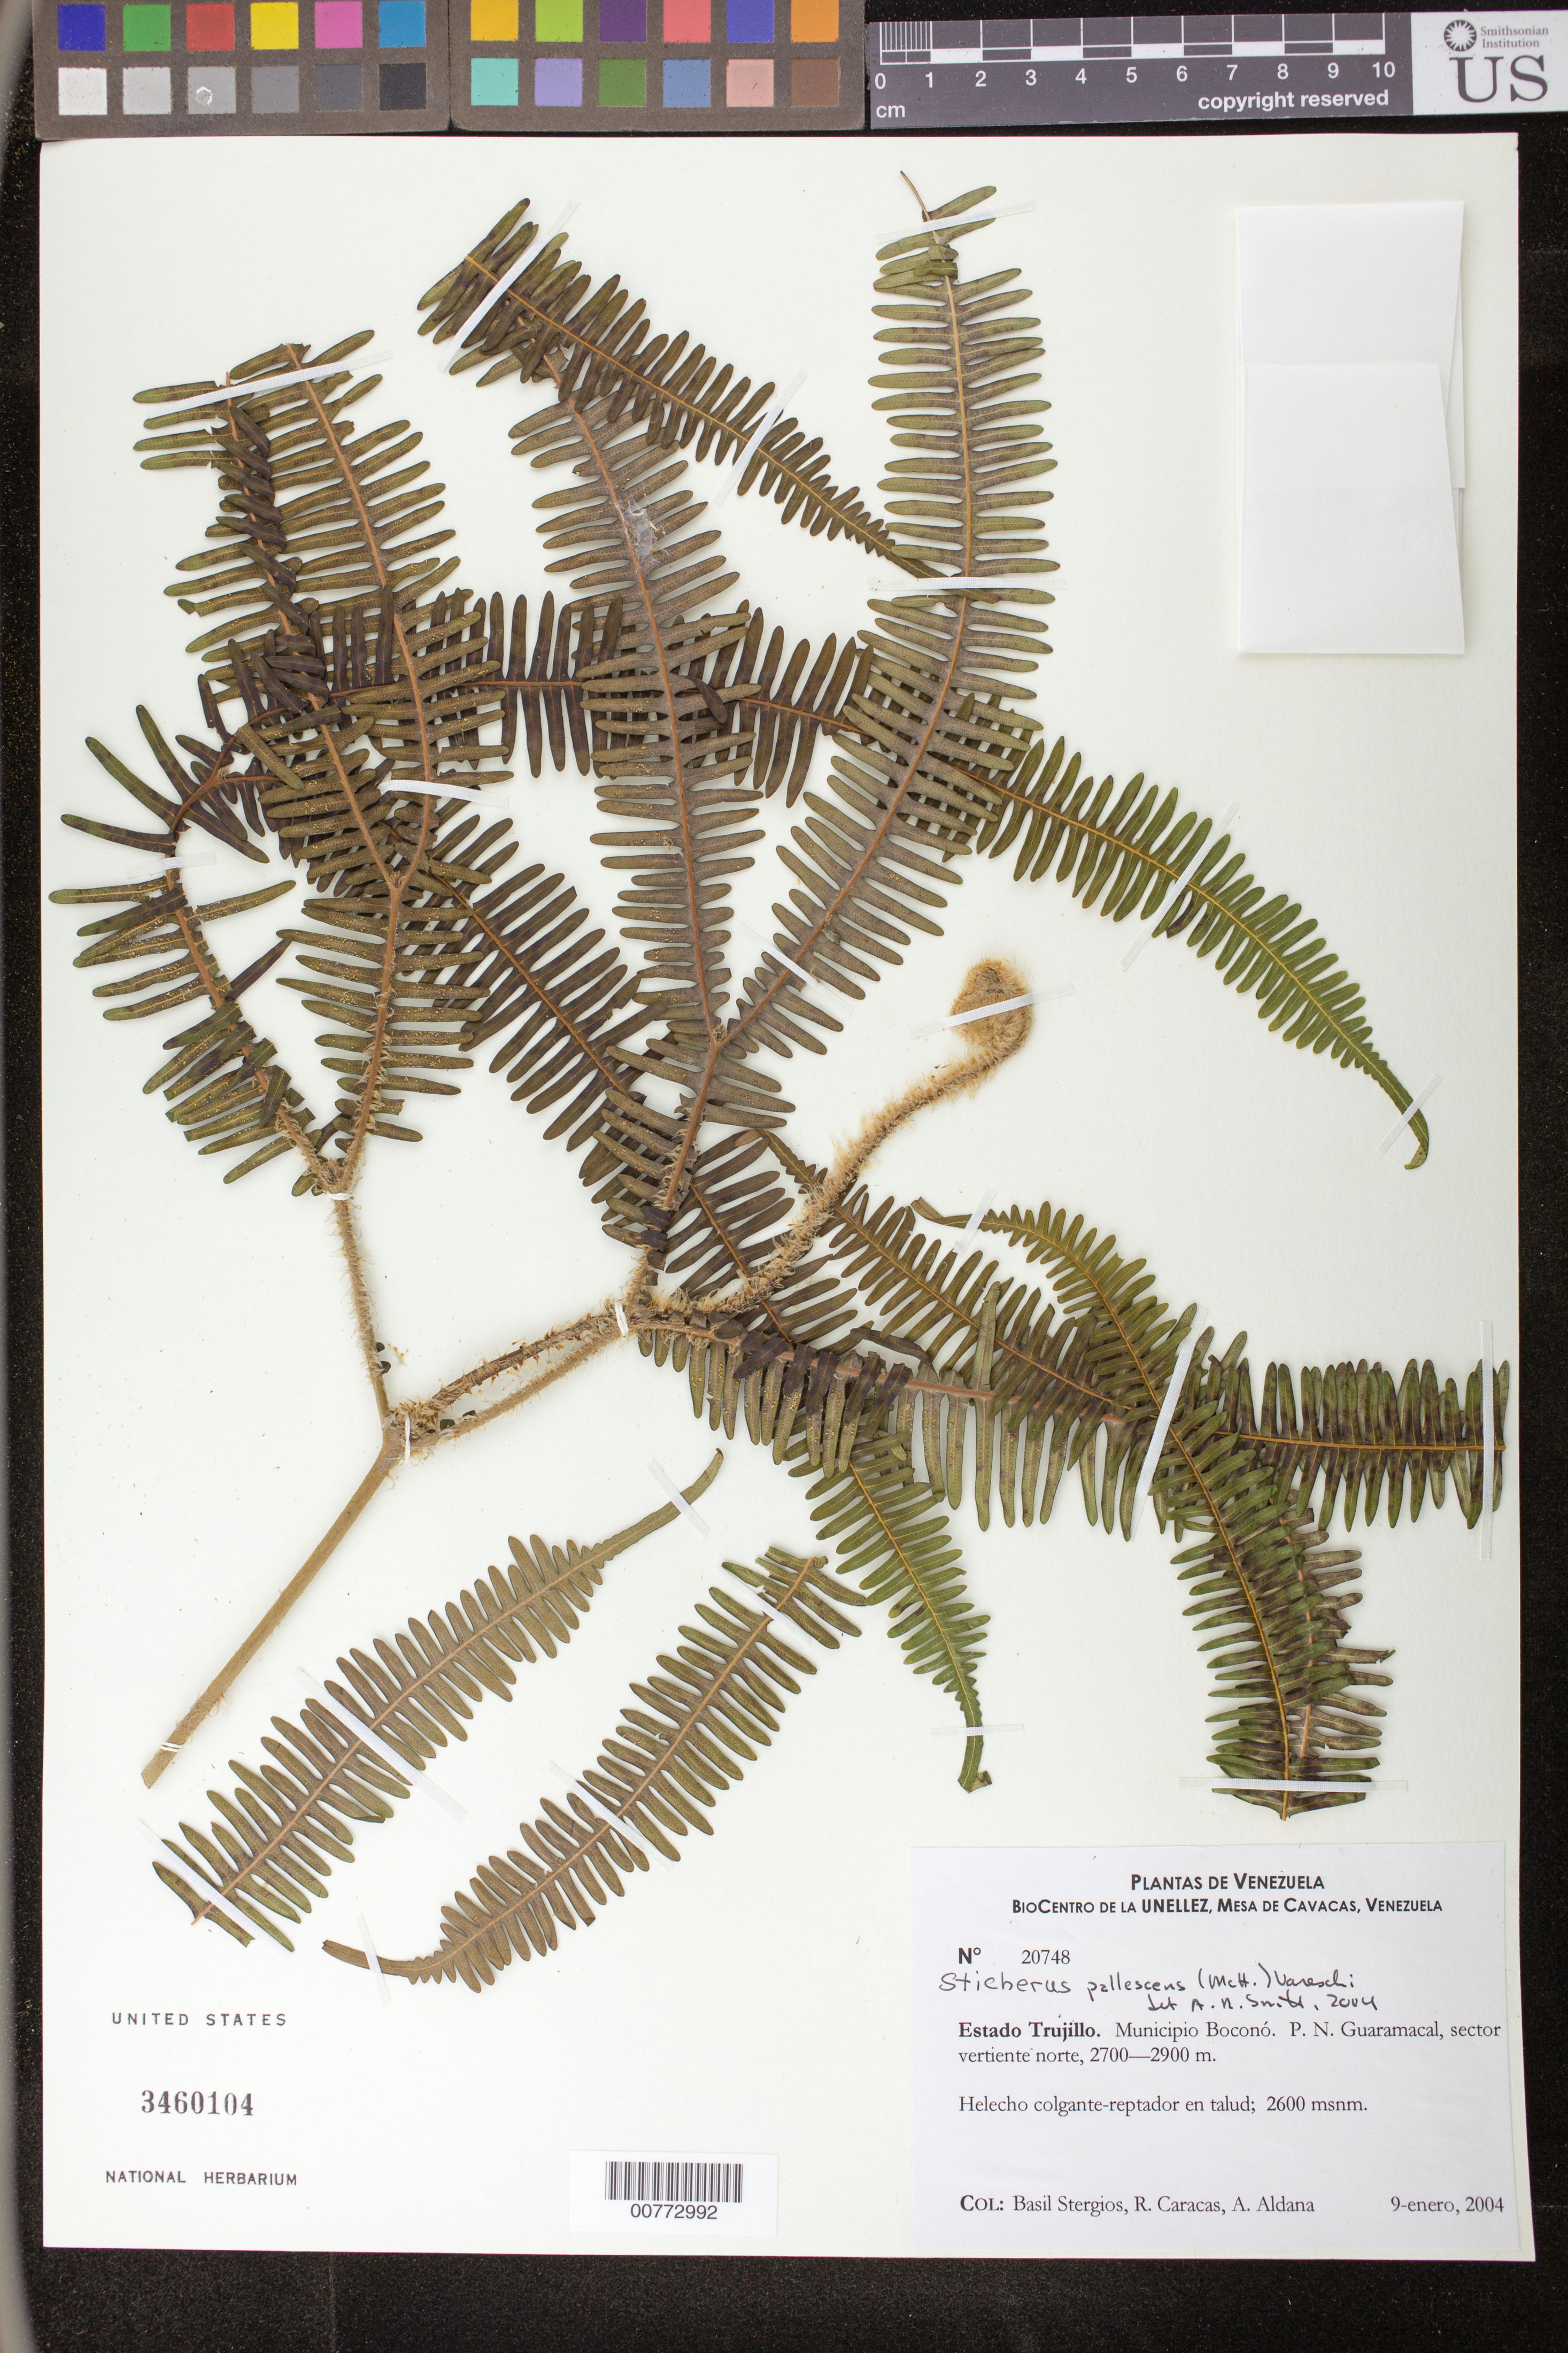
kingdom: Plantae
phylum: Tracheophyta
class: Polypodiopsida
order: Gleicheniales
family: Gleicheniaceae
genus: Sticherus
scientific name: Sticherus pallescens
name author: (Mett.) Vareschi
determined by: Smith, Alan R., (UC)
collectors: B. G. Stergios, R. Caracas & A. Aldana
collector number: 20748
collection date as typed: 09 Jan 2004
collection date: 2004-01-09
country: Venezuela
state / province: Trujillo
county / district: Boconó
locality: Parque Nacional Guaramacal, vertiente N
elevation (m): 2700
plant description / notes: PORT, UC, US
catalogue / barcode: US 3460104